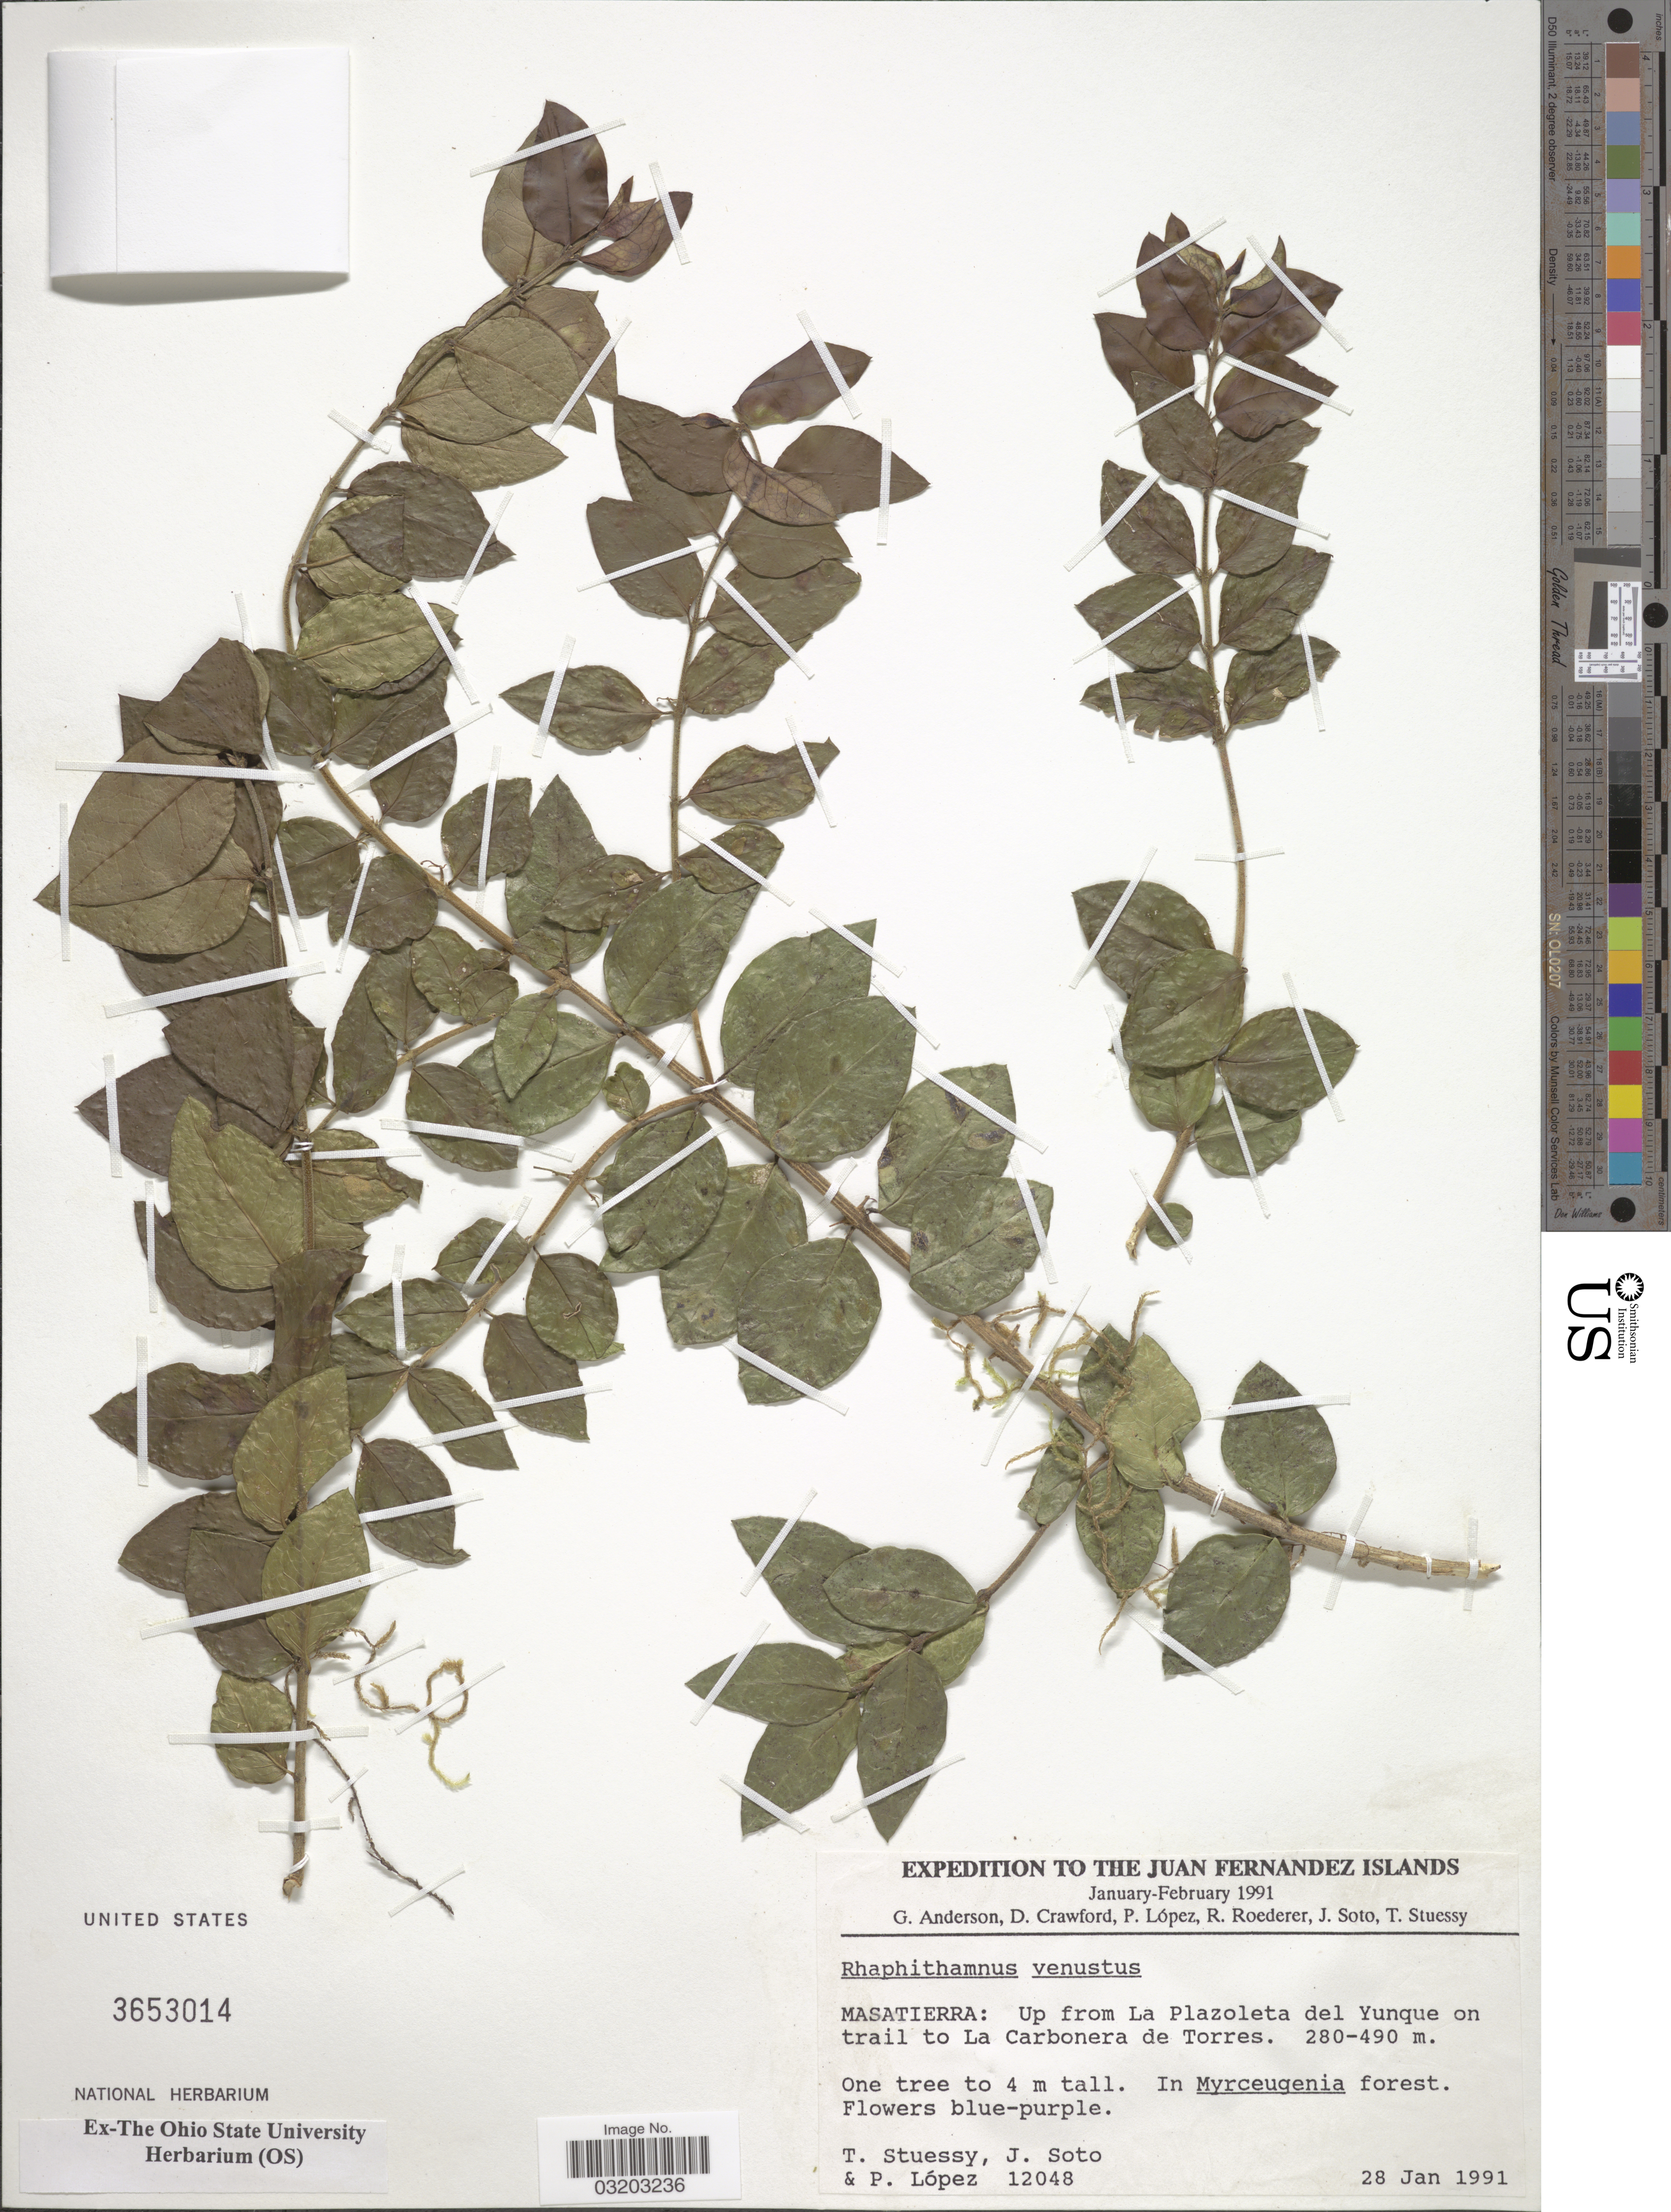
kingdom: Plantae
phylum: Tracheophyta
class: Magnoliopsida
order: Lamiales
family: Verbenaceae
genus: Rhaphithamnus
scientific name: Rhaphithamnus venustus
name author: (Phil.) B.L. Rob.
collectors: T. Stuessy, J. Soto & P. Lopez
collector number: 12048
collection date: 1991-01-28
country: Chile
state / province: Valparaíso (V)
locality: The Juan Fernandez Islands. Masatierra: Up from La Plazoleta del Yunque on trail to La Carbonera de Torres.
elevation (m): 280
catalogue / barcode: US 3653014